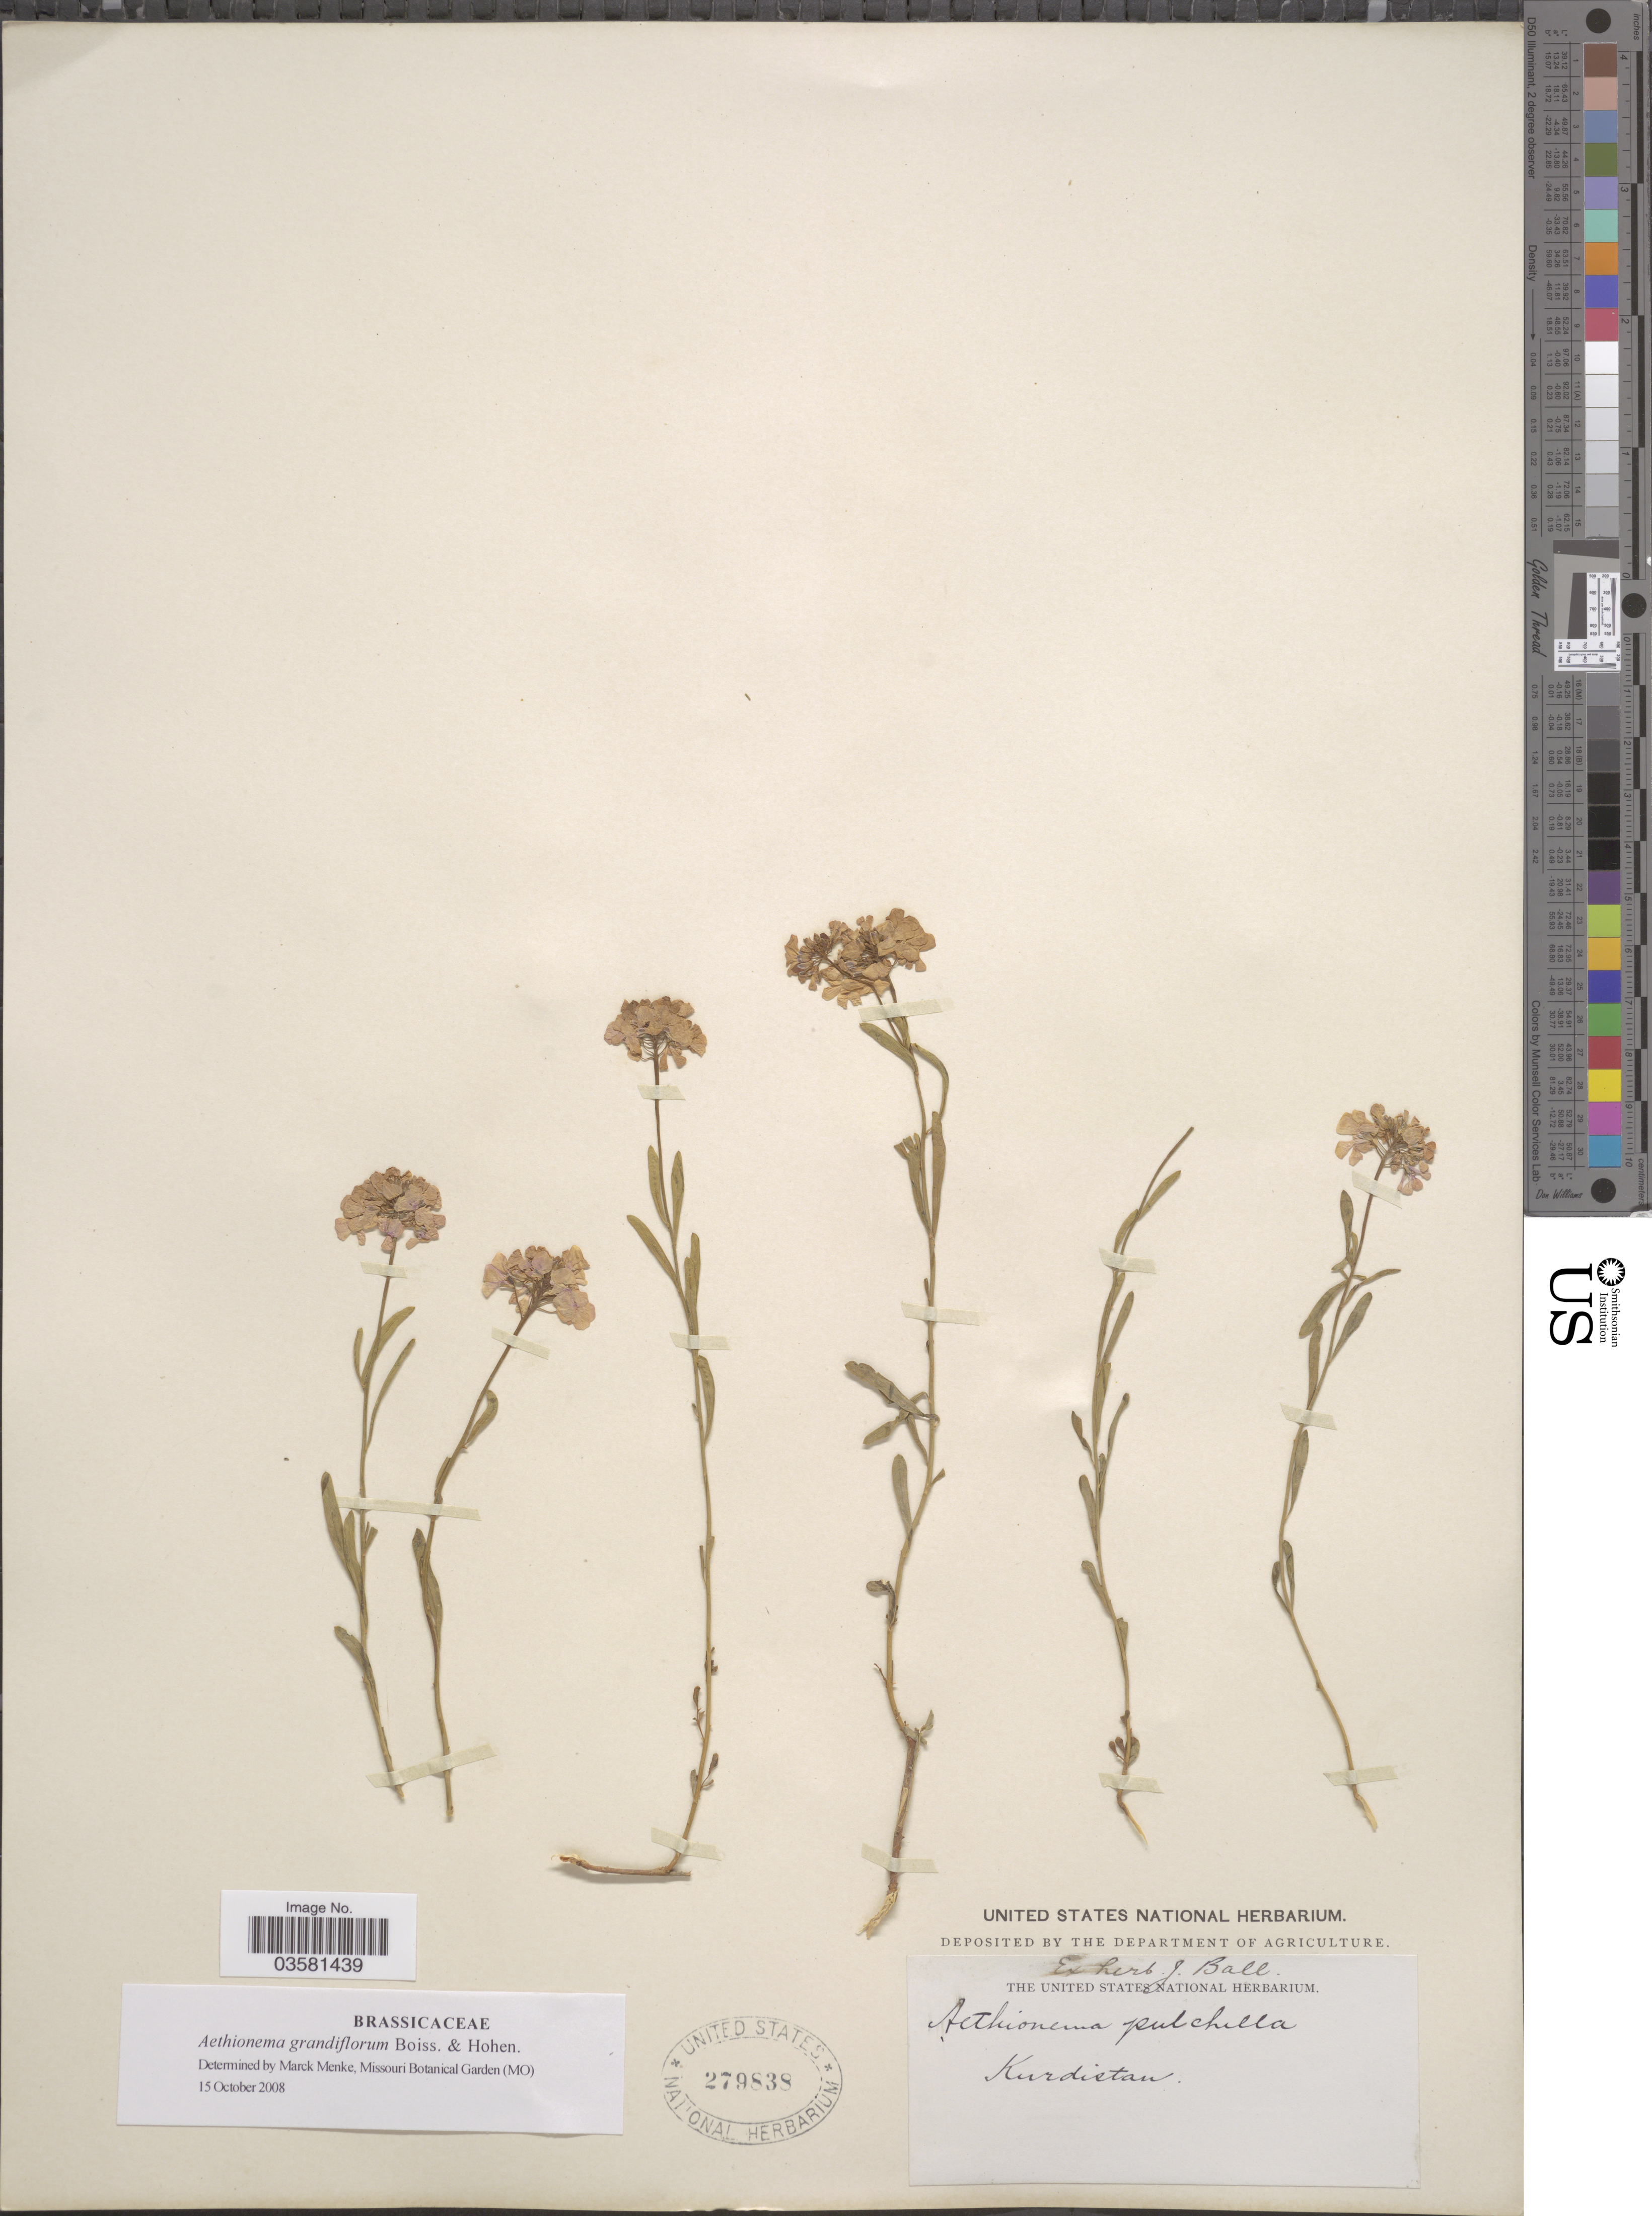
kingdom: Plantae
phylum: Tracheophyta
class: Magnoliopsida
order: Brassicales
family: Brassicaceae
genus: Aethionema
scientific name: Aethionema grandiflorum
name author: Boiss. & Hohen.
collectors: ex herb. John Ball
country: Iran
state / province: Kurdistan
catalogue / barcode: US 279838